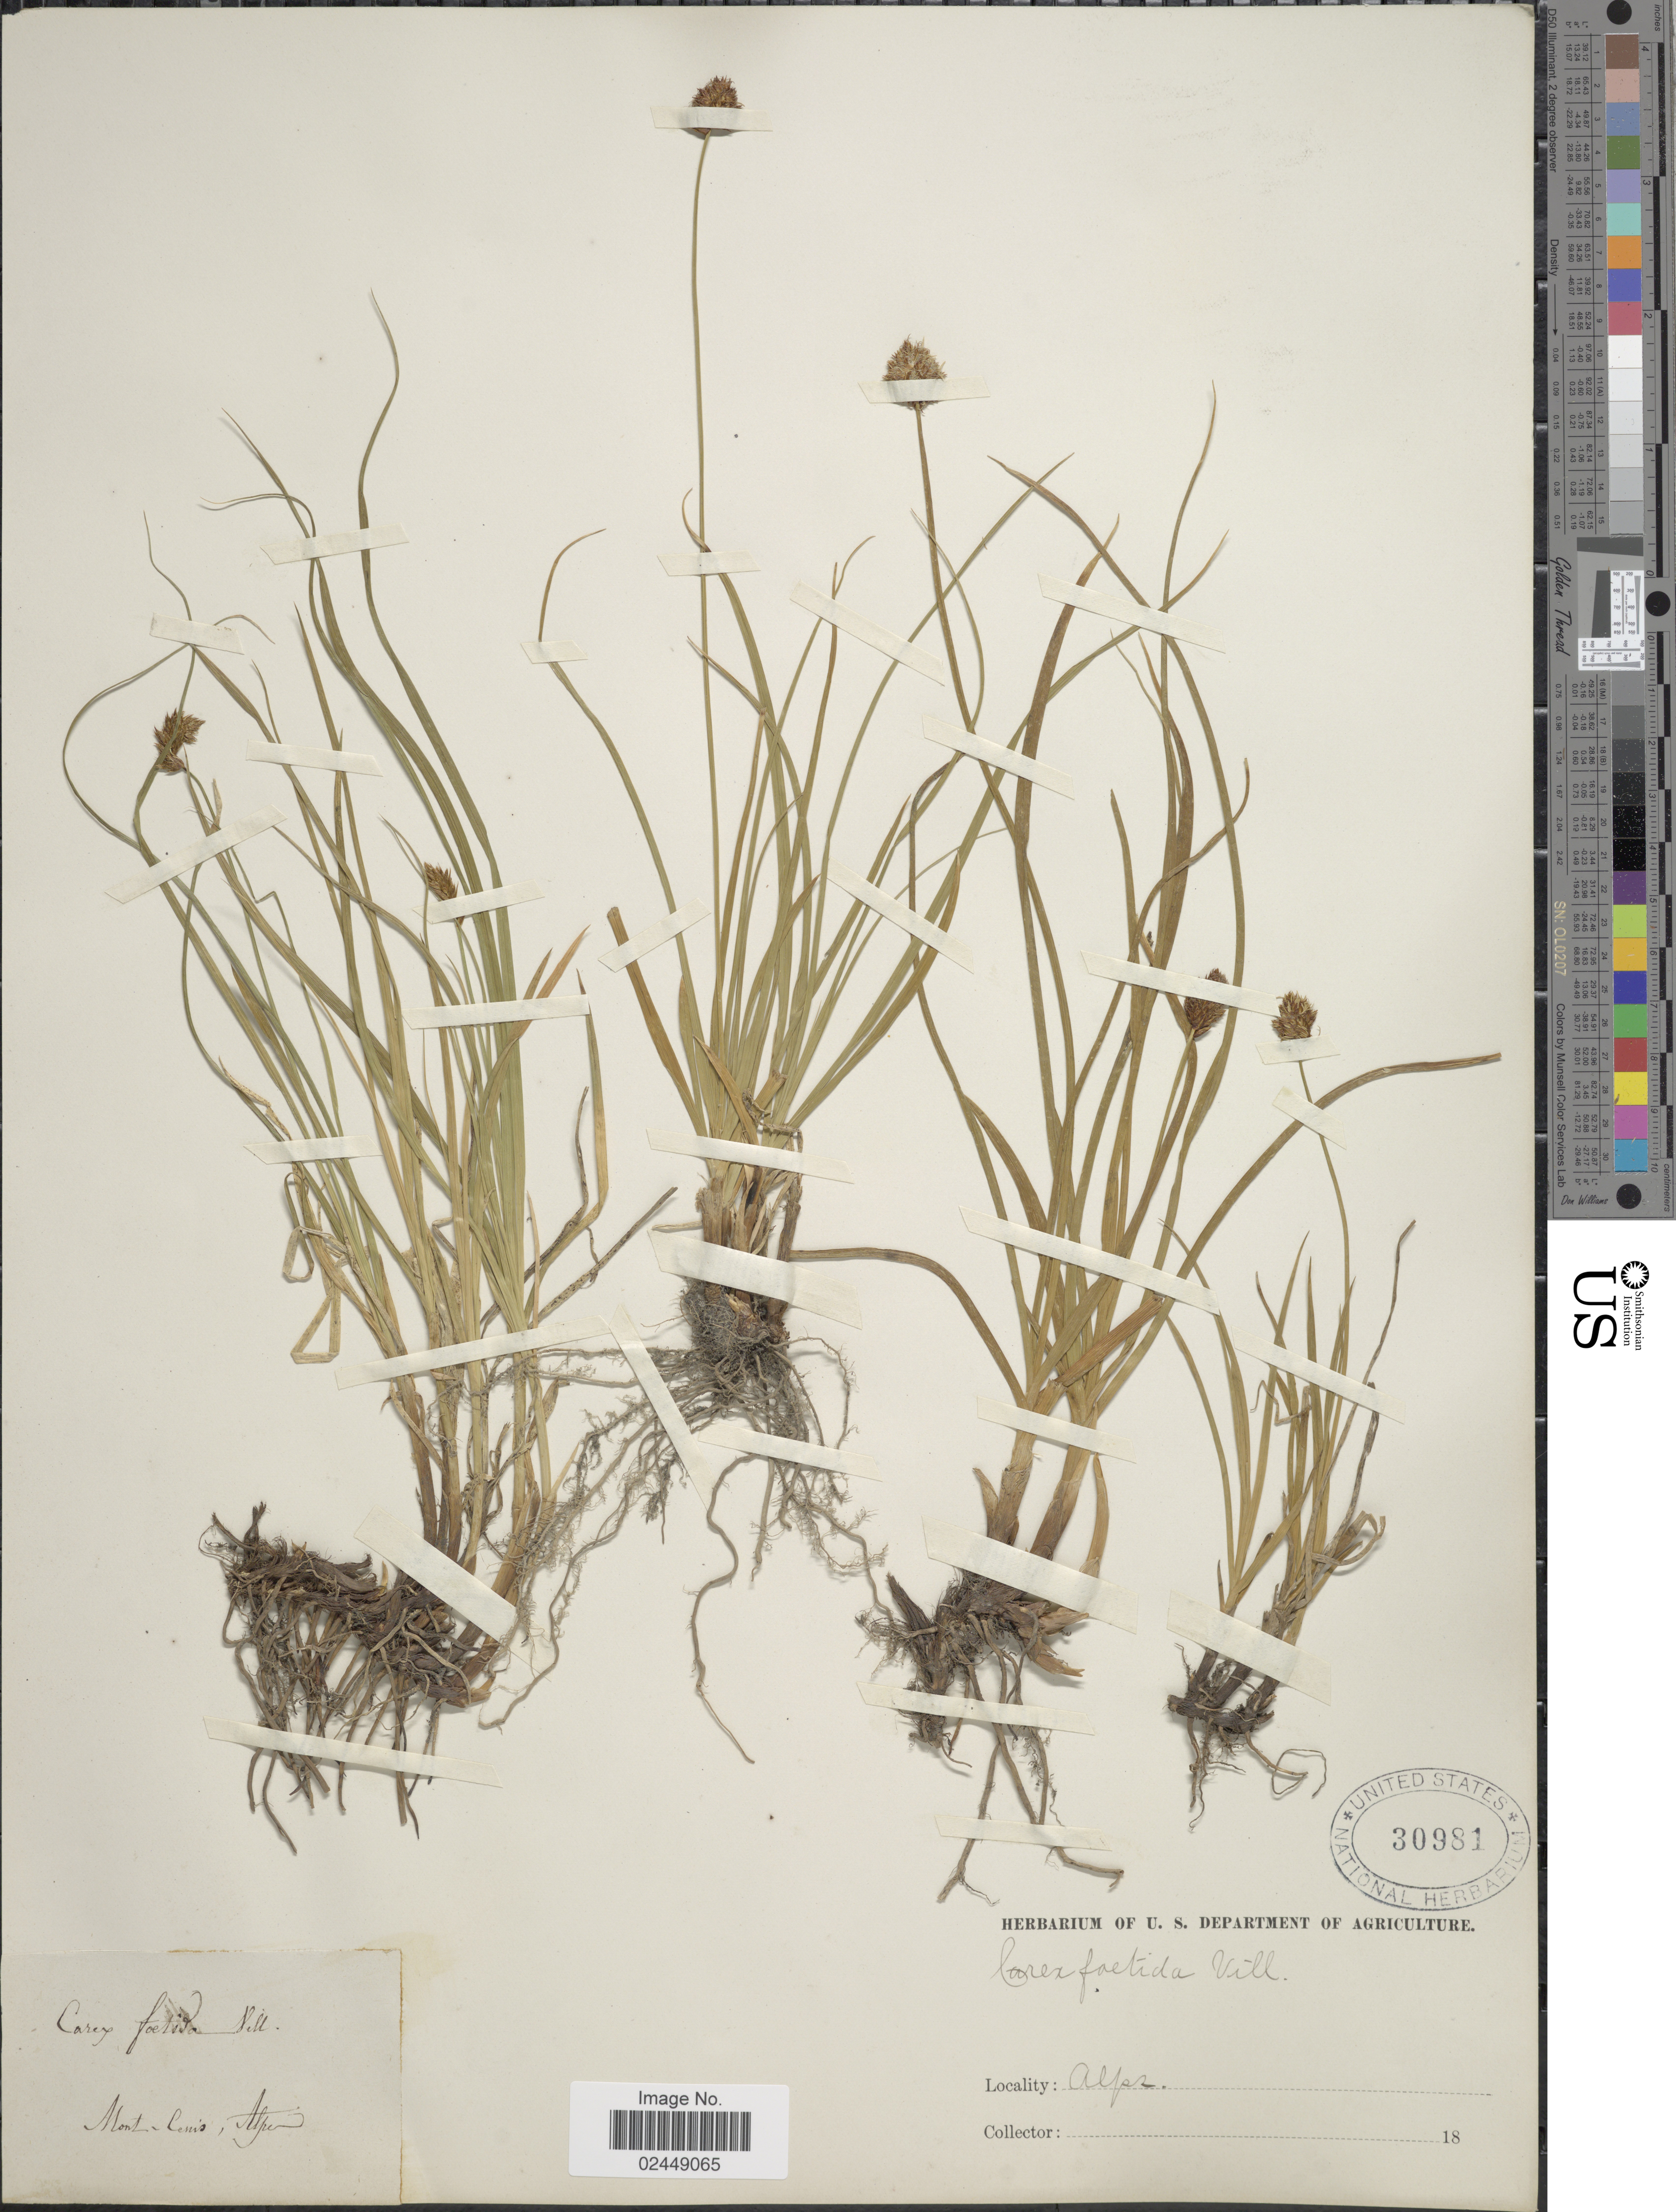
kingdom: Plantae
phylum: Tracheophyta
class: Liliopsida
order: Poales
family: Cyperaceae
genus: Carex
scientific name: Carex foetida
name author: All.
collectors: ex herb. U. S. Department of Agriculture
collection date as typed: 18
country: France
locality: Mont Louis, Alpen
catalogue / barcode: US 30981